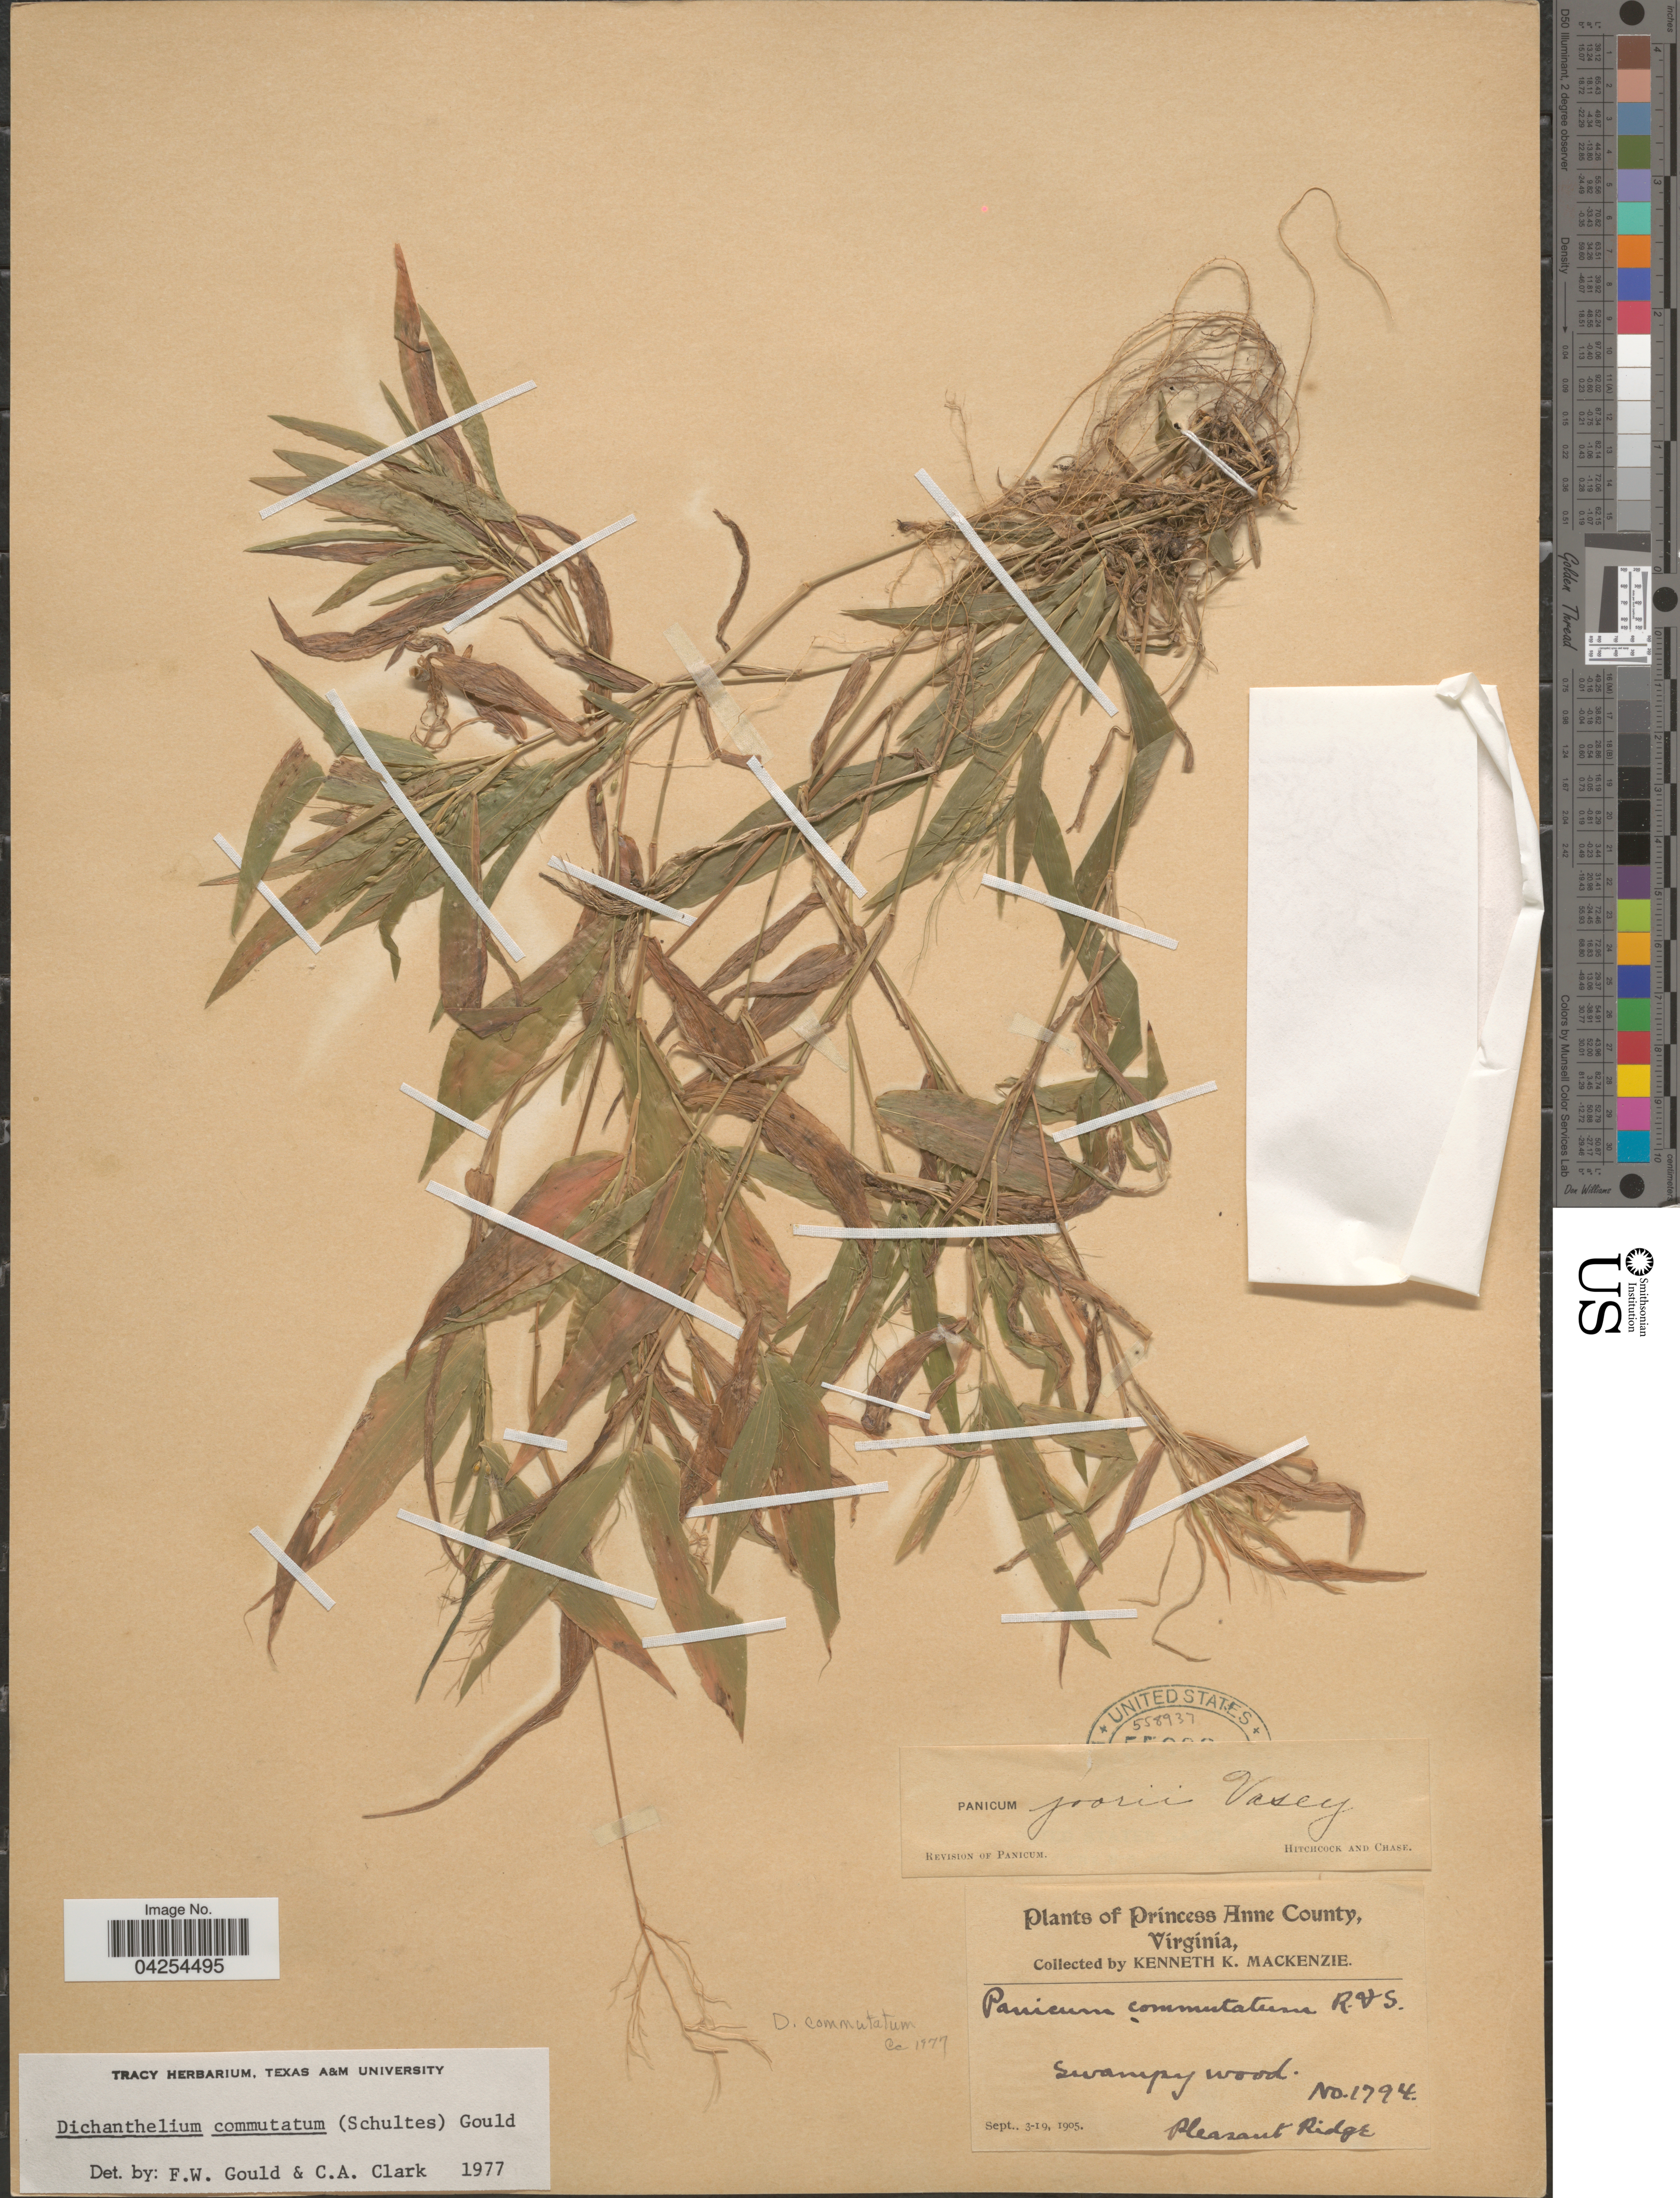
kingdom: Plantae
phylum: Tracheophyta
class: Liliopsida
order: Poales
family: Poaceae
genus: Dichanthelium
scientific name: Dichanthelium commutatum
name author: (Schult.) Gould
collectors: K. K. Mackenzie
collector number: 1794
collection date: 1905-09-03/1905-09-19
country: United States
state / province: Virginia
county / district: City of Virginia Beach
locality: Princess Anne (=historic county name)County. Swampy wood.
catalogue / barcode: US 558937